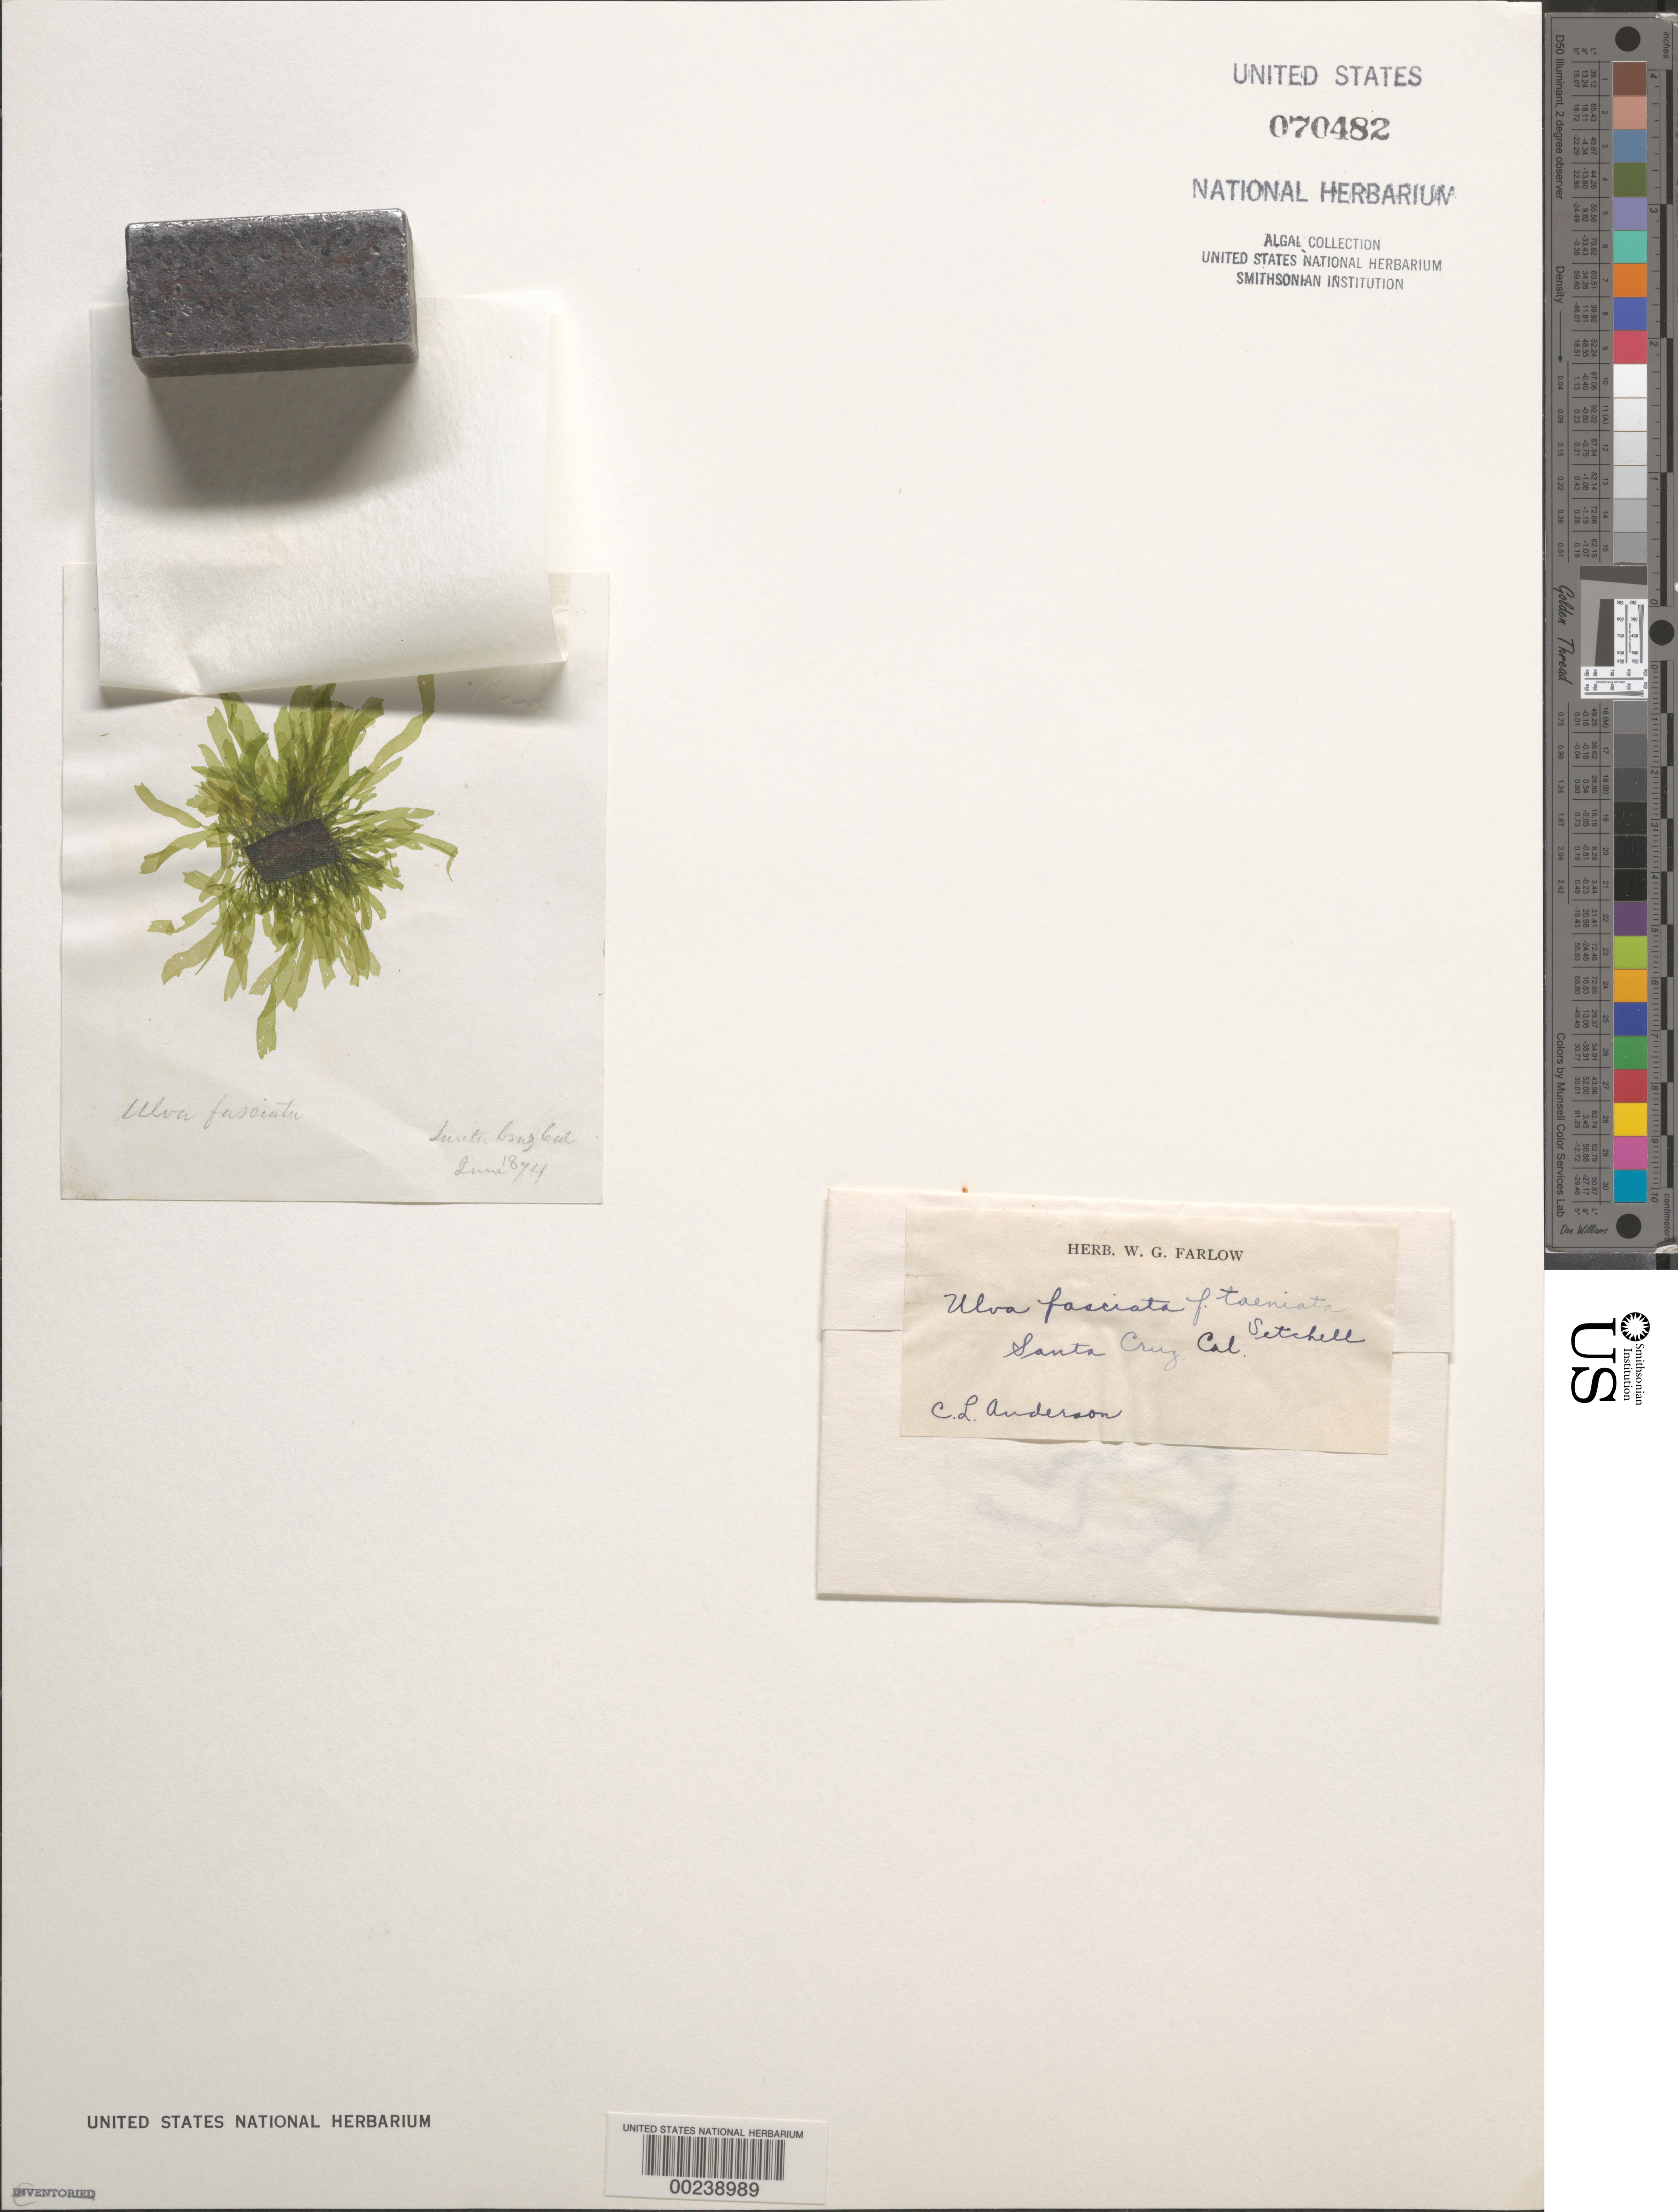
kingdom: Plantae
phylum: Chlorophyta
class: Ulvophyceae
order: Ulvales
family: Ulvaceae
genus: Ulva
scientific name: Ulva fasciata f. taeniata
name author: Setch. in Collins et al.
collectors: C. L. Anderson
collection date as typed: Jun 1874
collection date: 1874-06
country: United States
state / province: California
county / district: Santa Cruz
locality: Santa Cruz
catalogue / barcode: US 70482